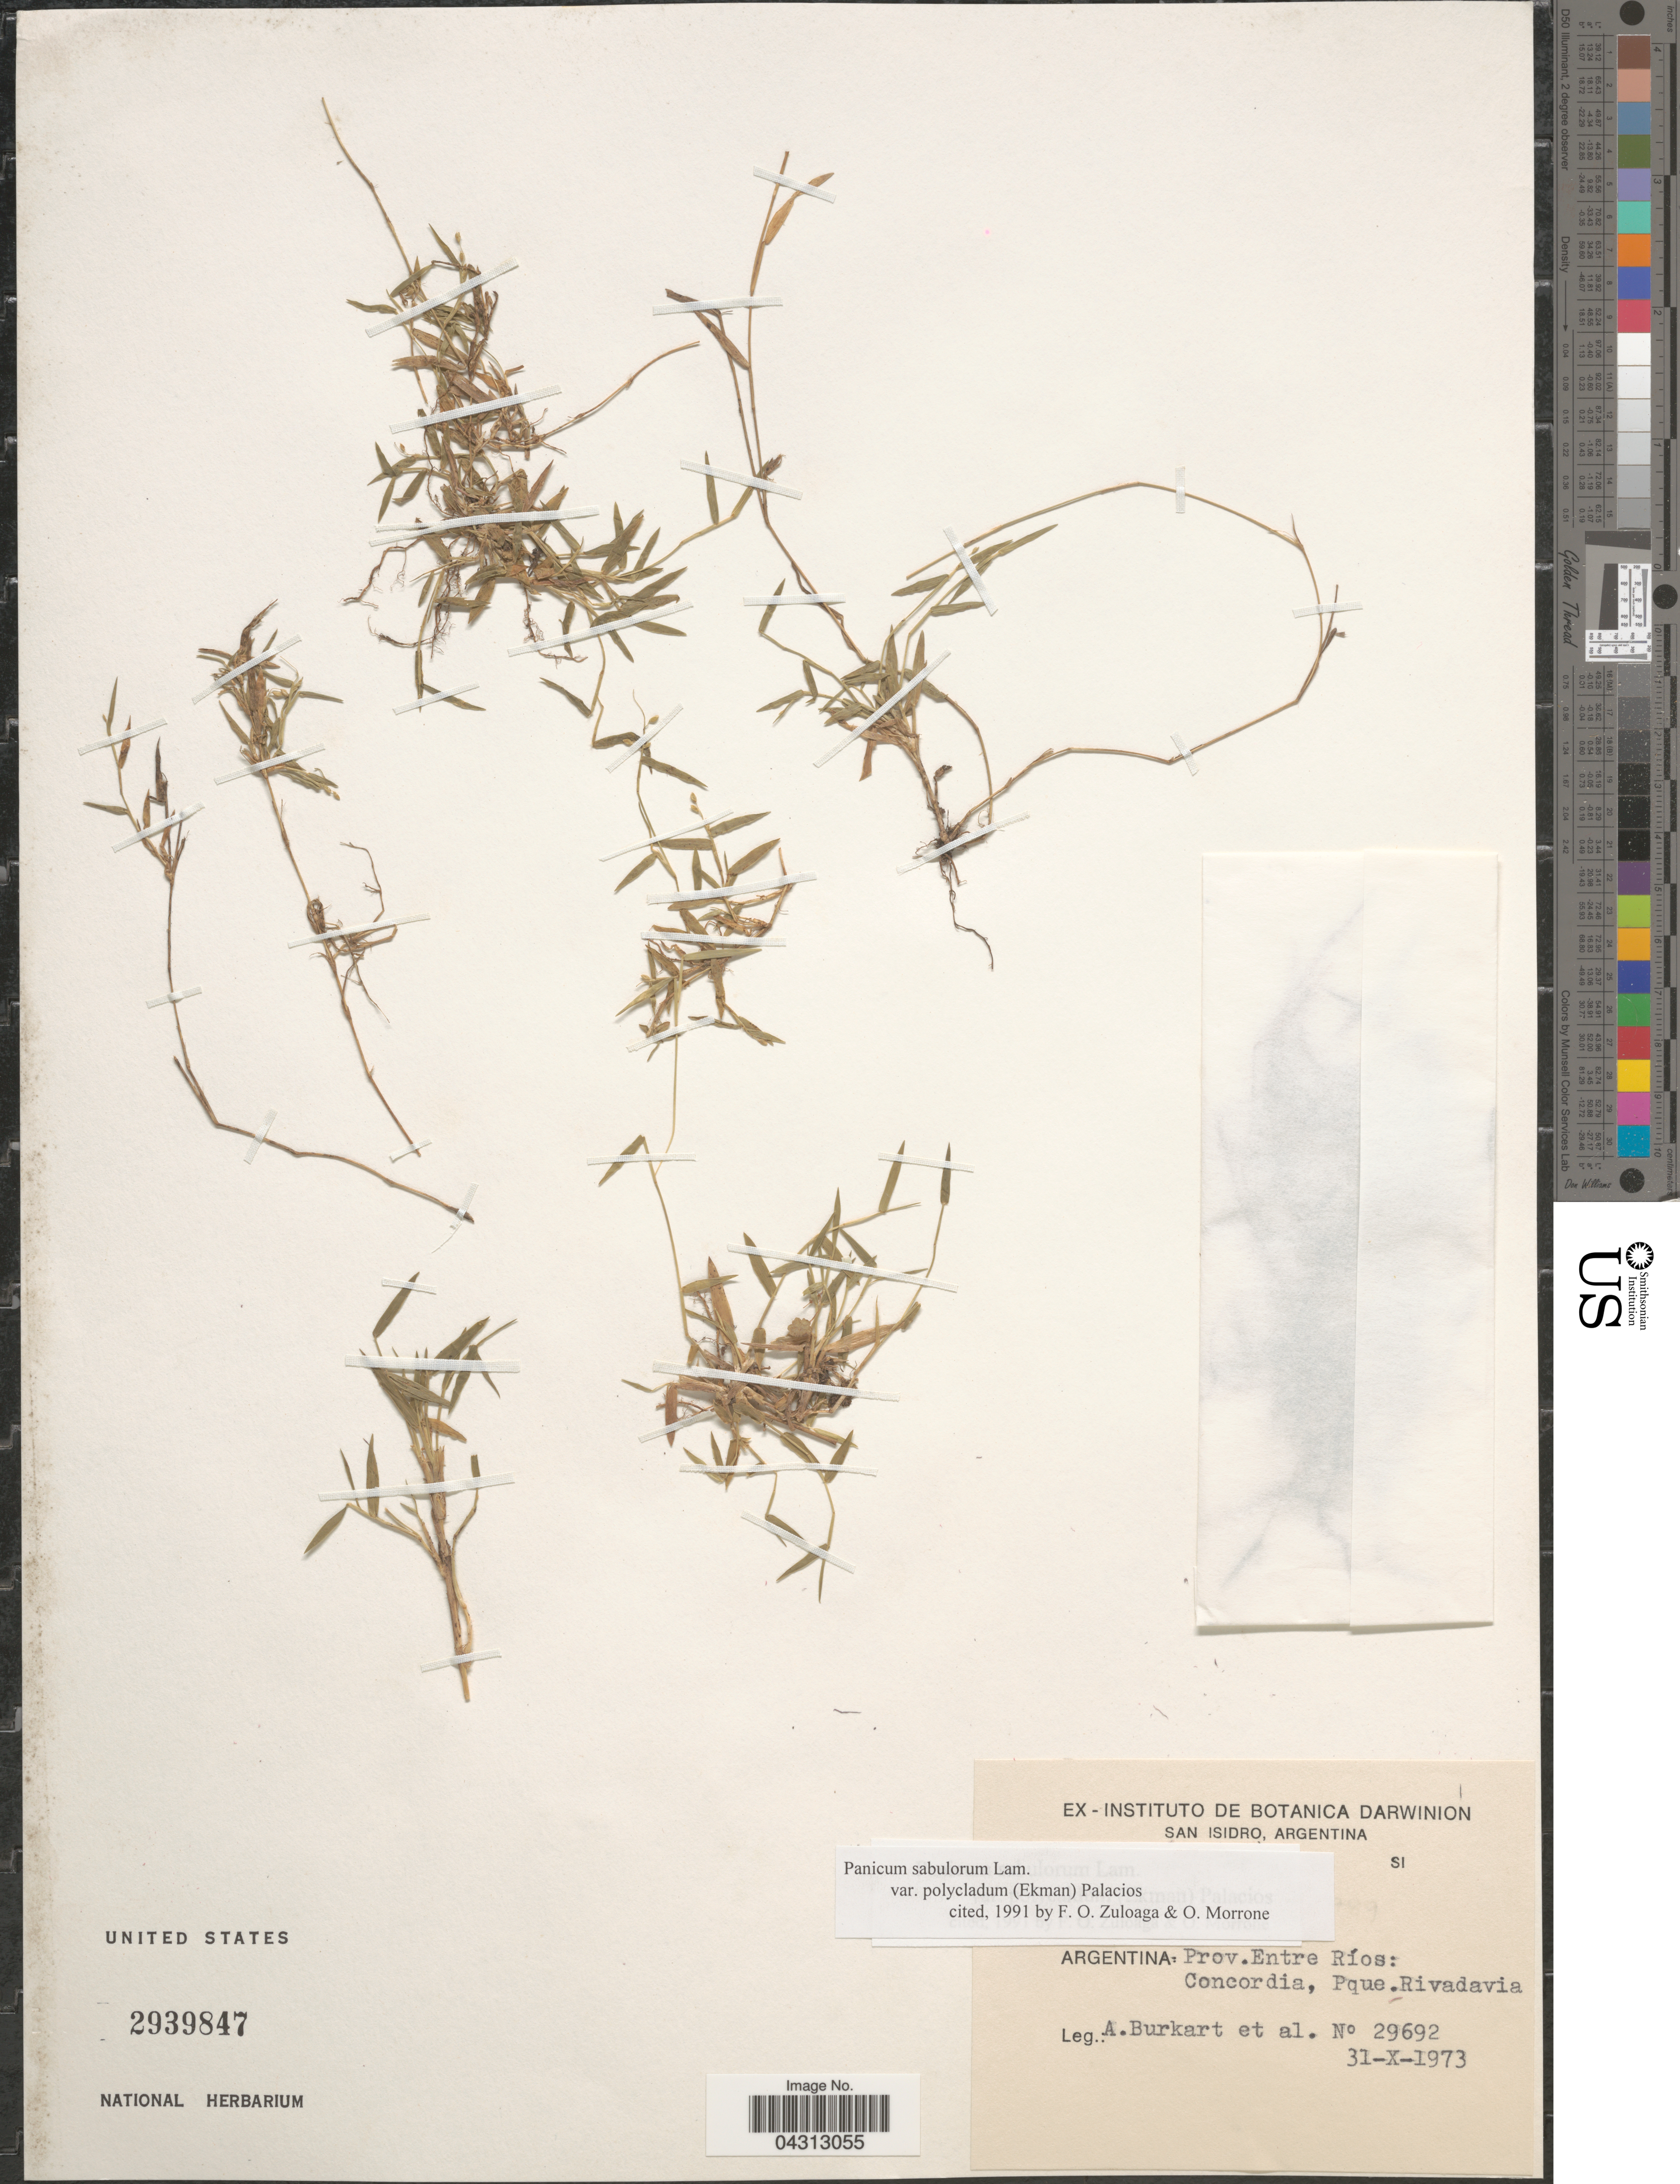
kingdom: Plantae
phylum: Tracheophyta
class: Liliopsida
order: Poales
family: Poaceae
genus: Dichanthelium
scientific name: Dichanthelium sabulorum var. polycladum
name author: (Ekman) Zuloaga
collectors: A. E. Burkart & et al.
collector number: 29692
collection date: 1973-10-31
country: Argentina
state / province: Entre Rios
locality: Concordia, Pque. Rivadavia.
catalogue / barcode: US 2939847